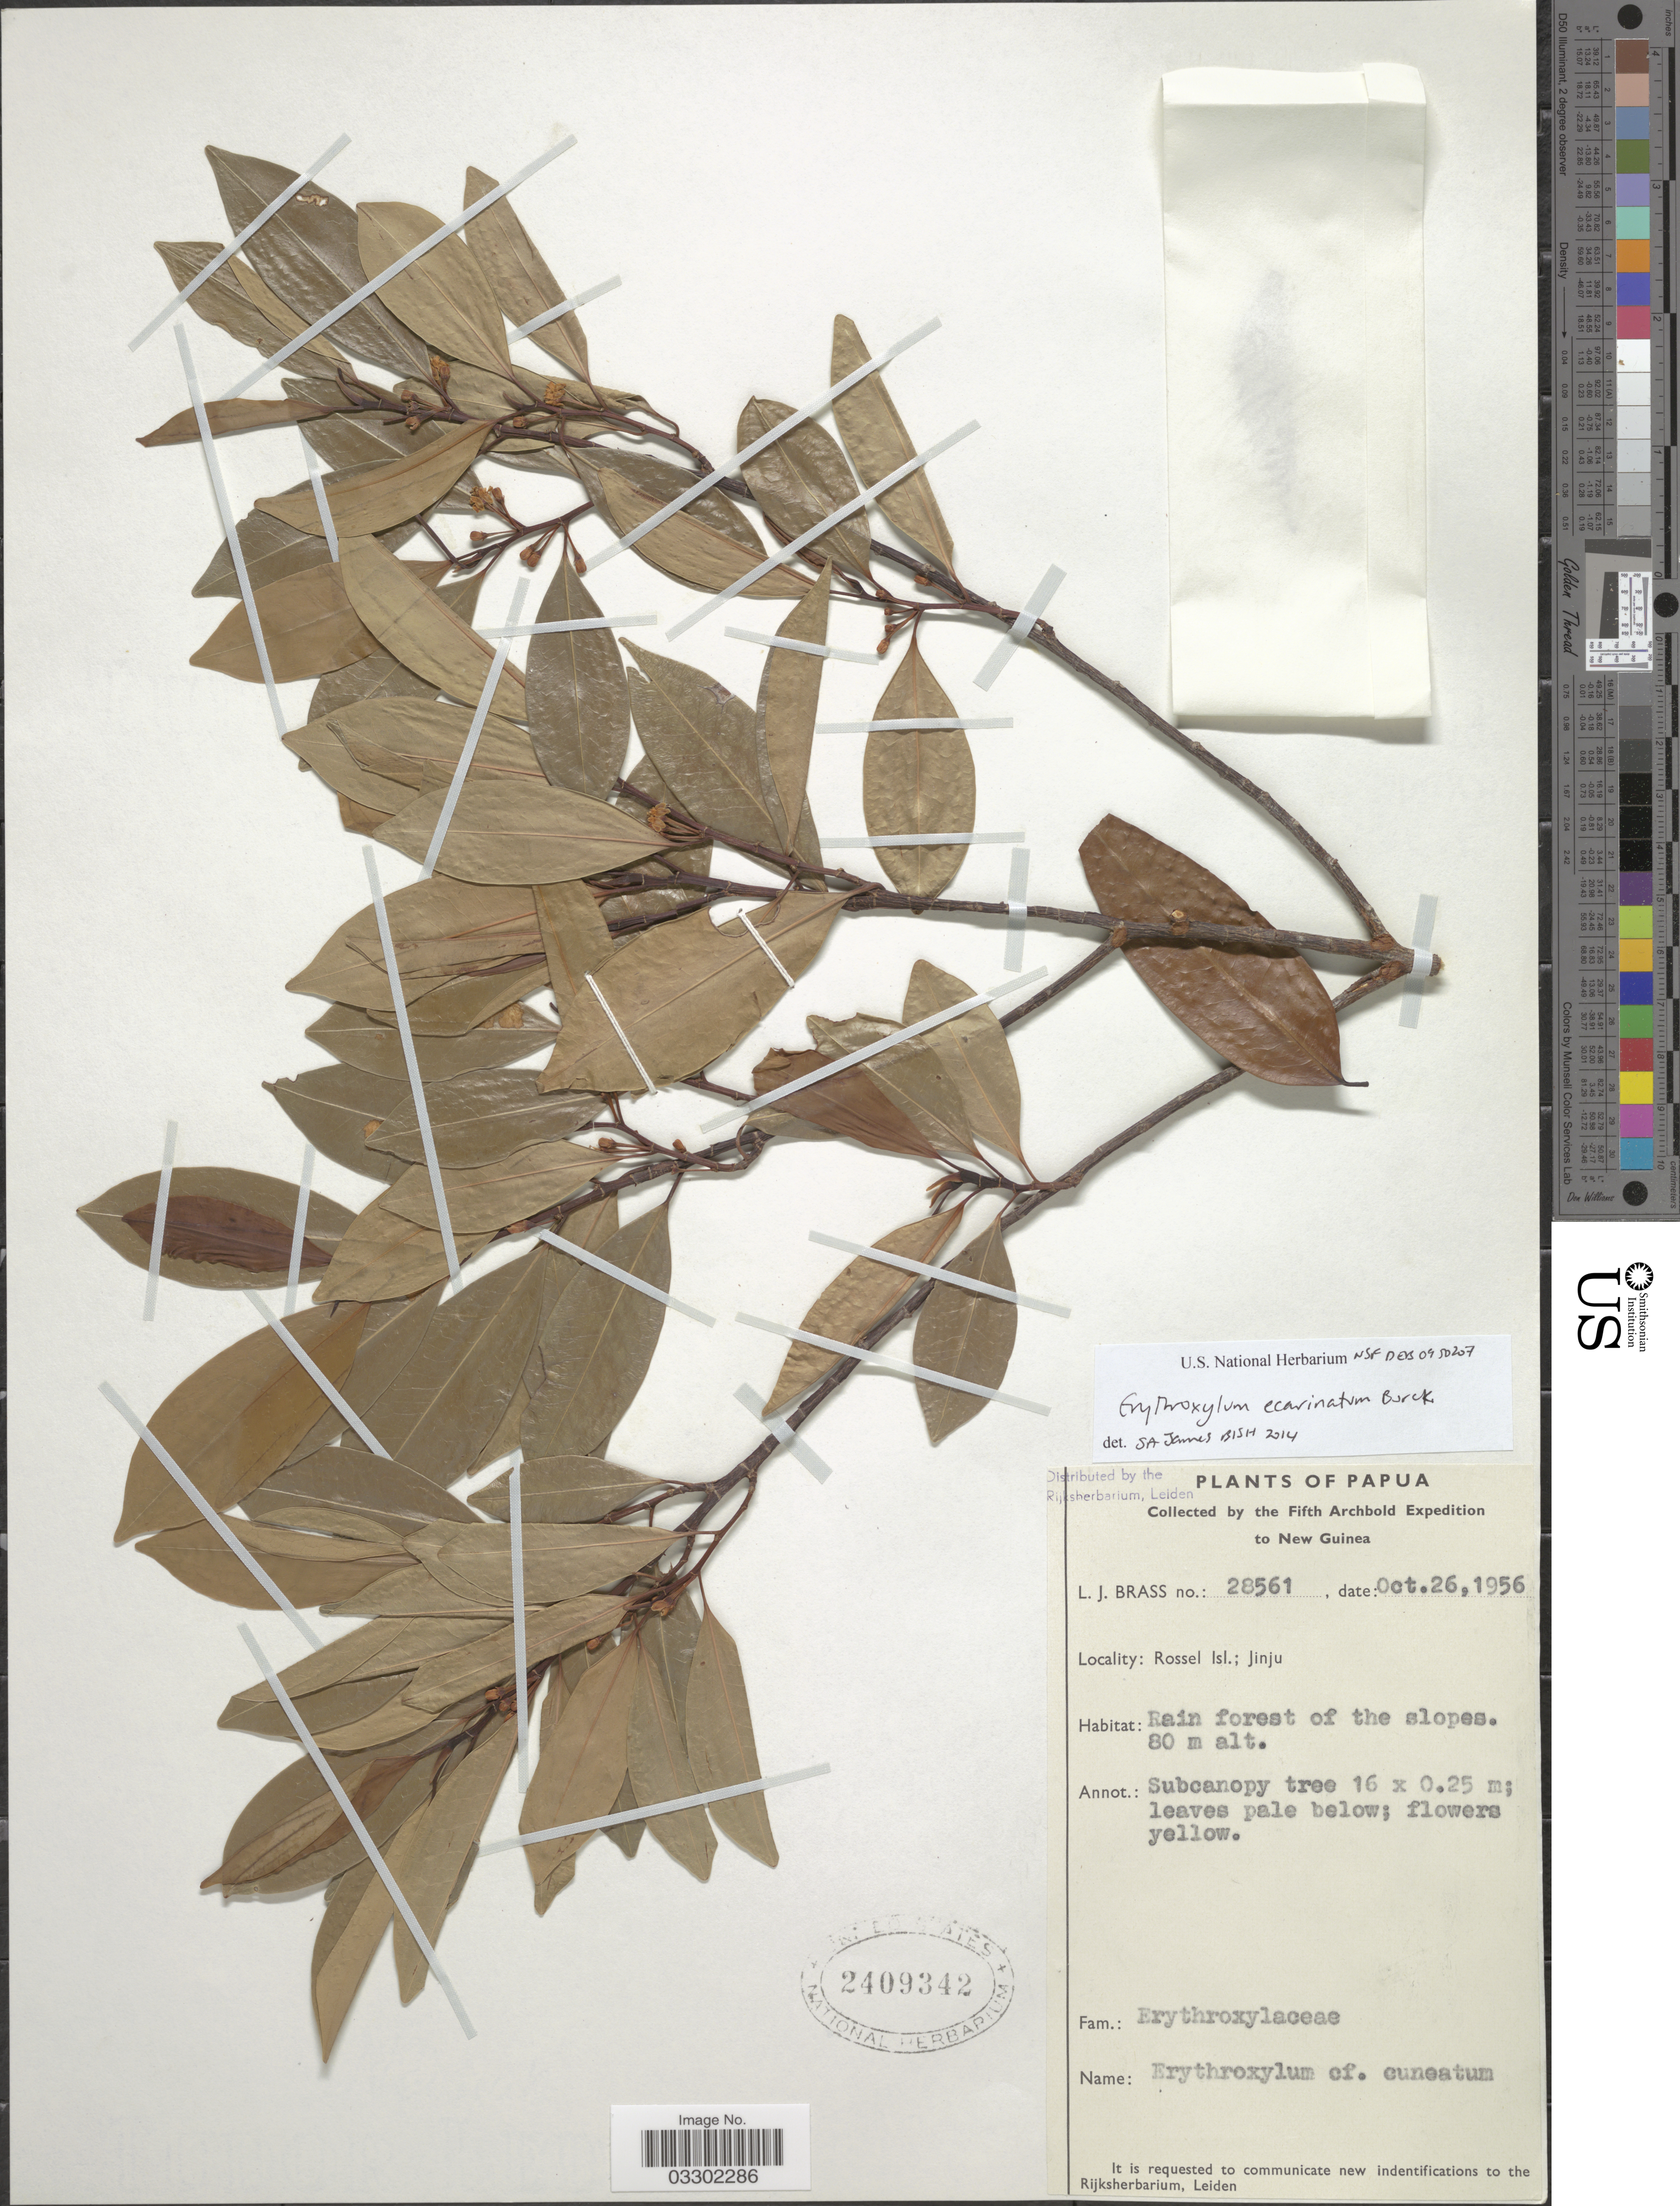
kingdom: Plantae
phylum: Tracheophyta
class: Magnoliopsida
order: Malpighiales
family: Erythroxylaceae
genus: Erythroxylum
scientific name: Erythroxylum ecarinatum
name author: Hochr.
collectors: L. J. Brass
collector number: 28561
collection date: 1956-10-26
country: Papua New Guinea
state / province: Milne Bay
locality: Papua. New Guinea. Rossel Isl.; Jinju.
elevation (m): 80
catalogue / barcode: US 2409342